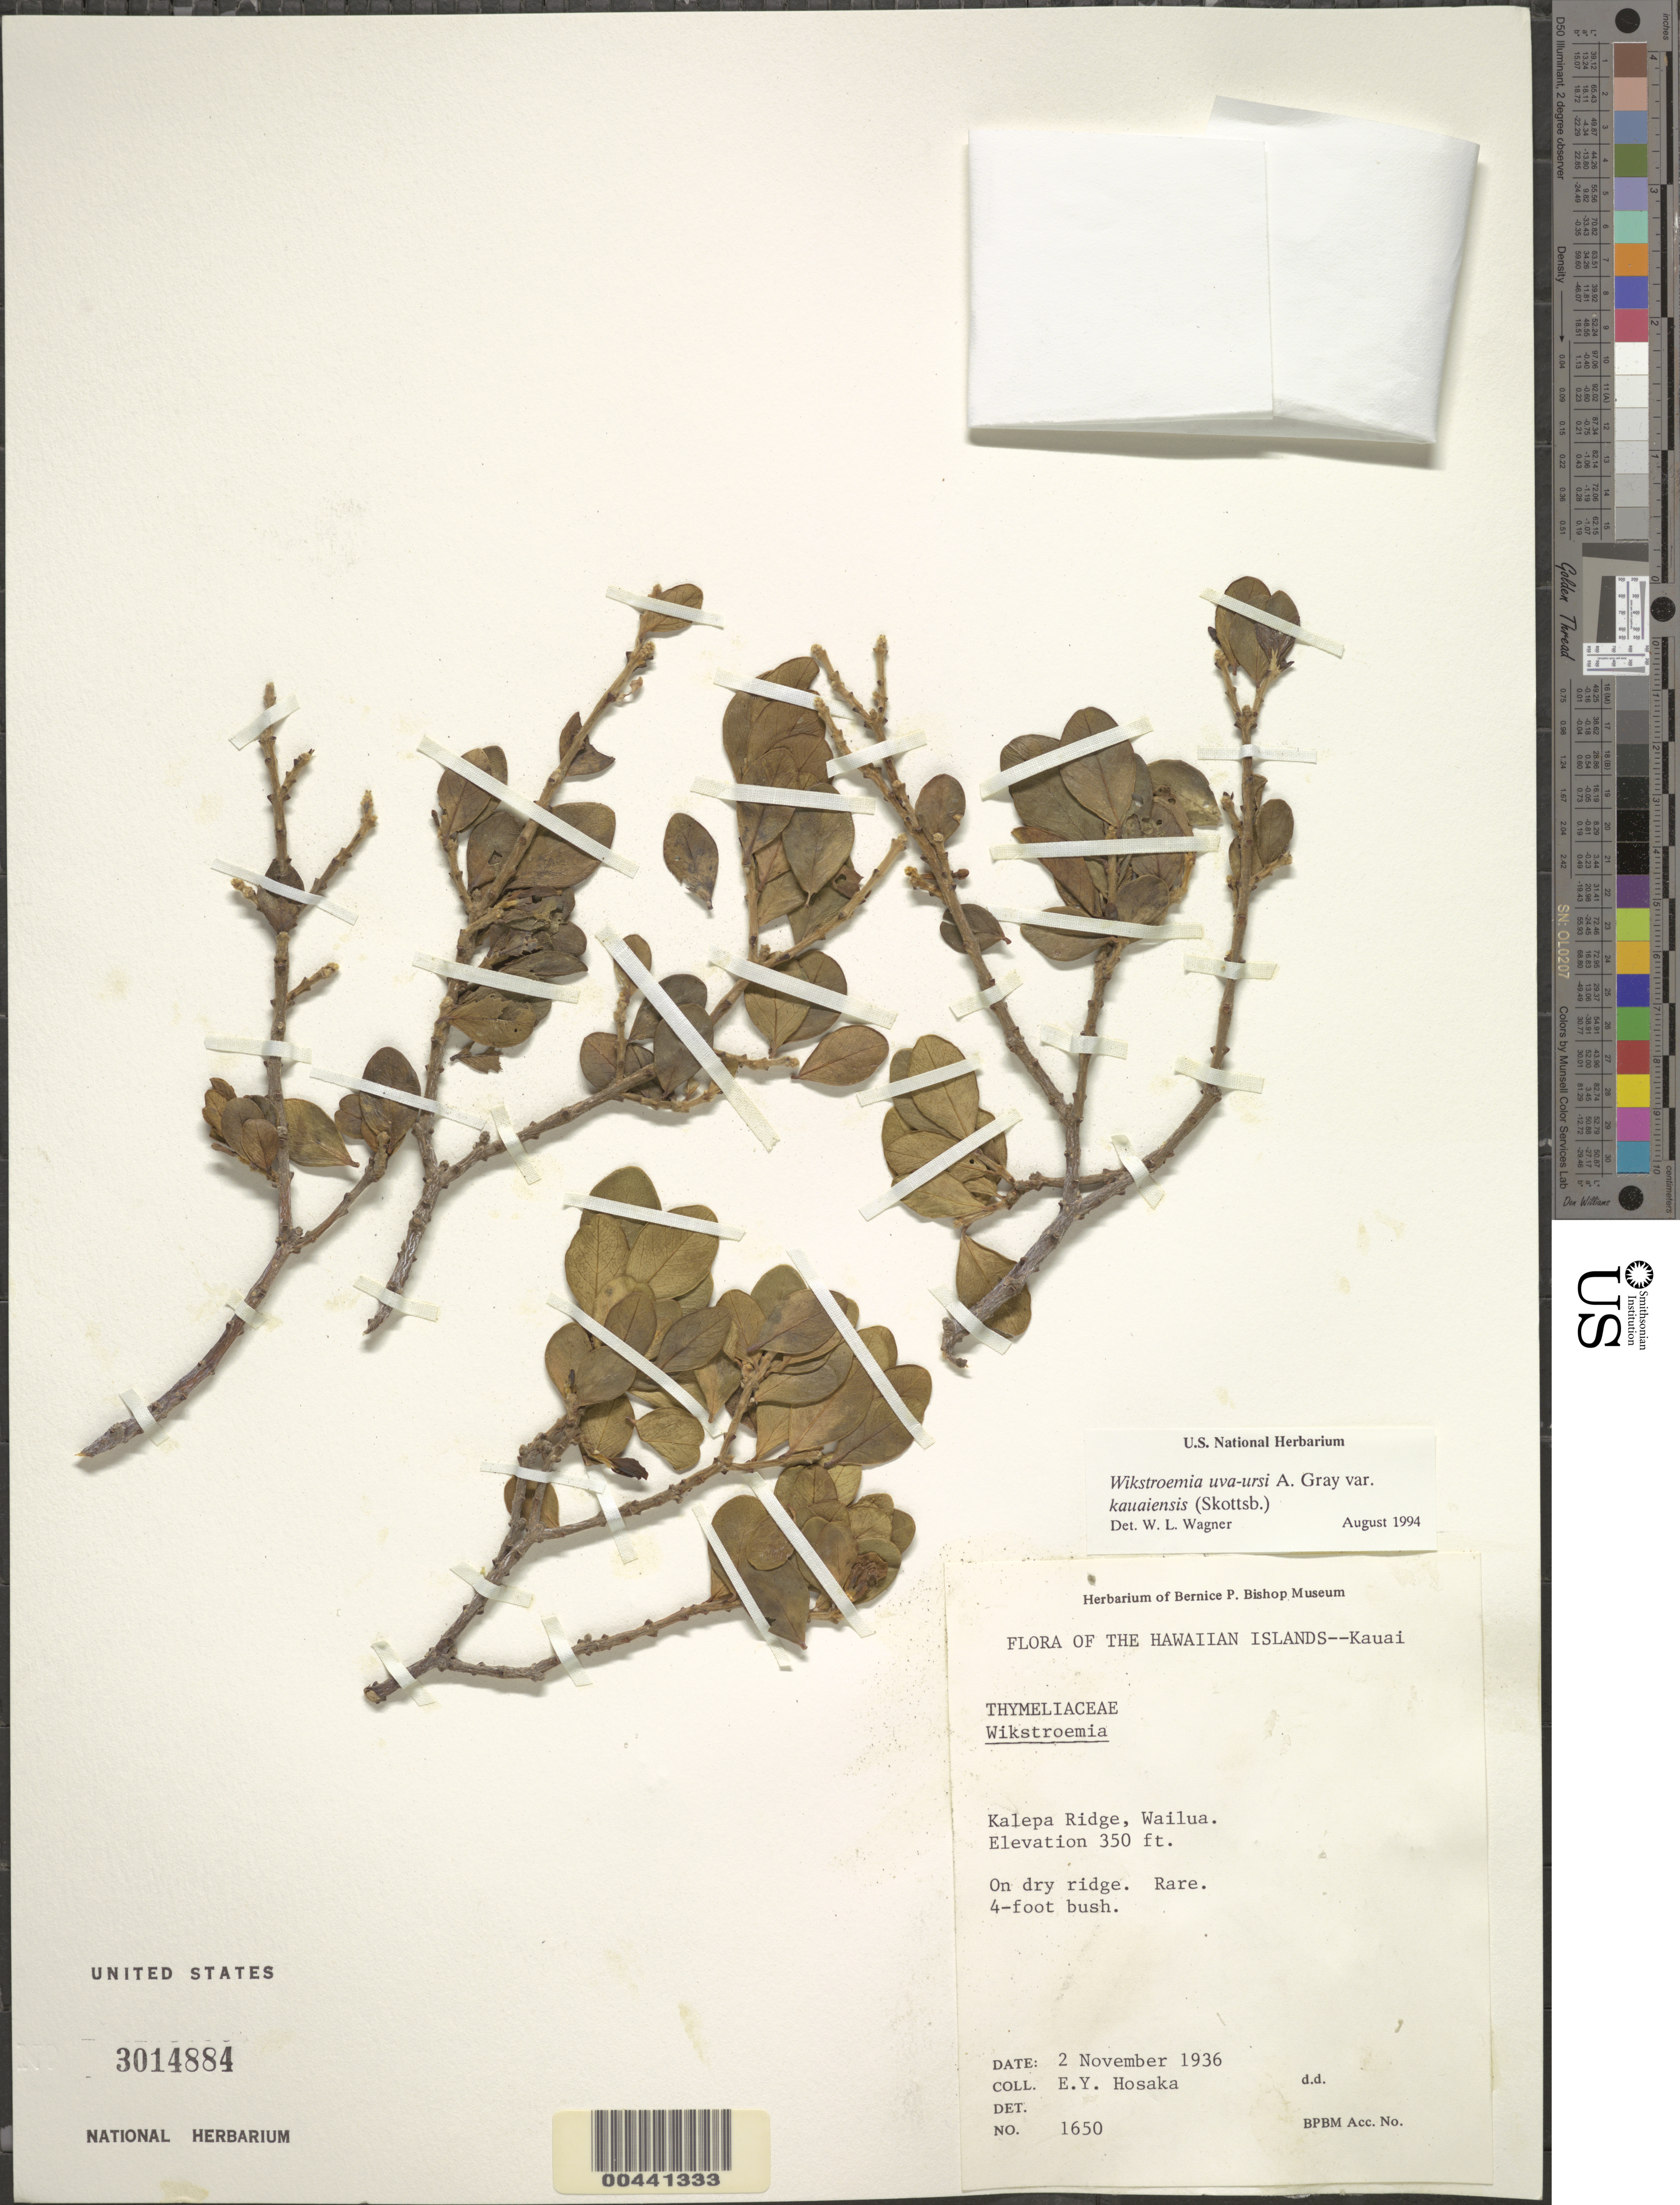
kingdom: Plantae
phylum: Tracheophyta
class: Magnoliopsida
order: Malvales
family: Thymelaeaceae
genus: Wikstroemia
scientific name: Wikstroemia uva-ursi var. kauaiensis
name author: Skottsb.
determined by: Wagner, W. L., (BOT), Smithsonian Institution - National Museum of Natural History (UNITED STATES)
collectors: E. Y. Hosaka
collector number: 1650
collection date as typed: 2 Nov 1936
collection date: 1936-11-02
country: United States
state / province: Hawaii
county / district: Kauai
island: Kaua'i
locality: Kalepa Ridge, Wailua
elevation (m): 107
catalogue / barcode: US 3014884